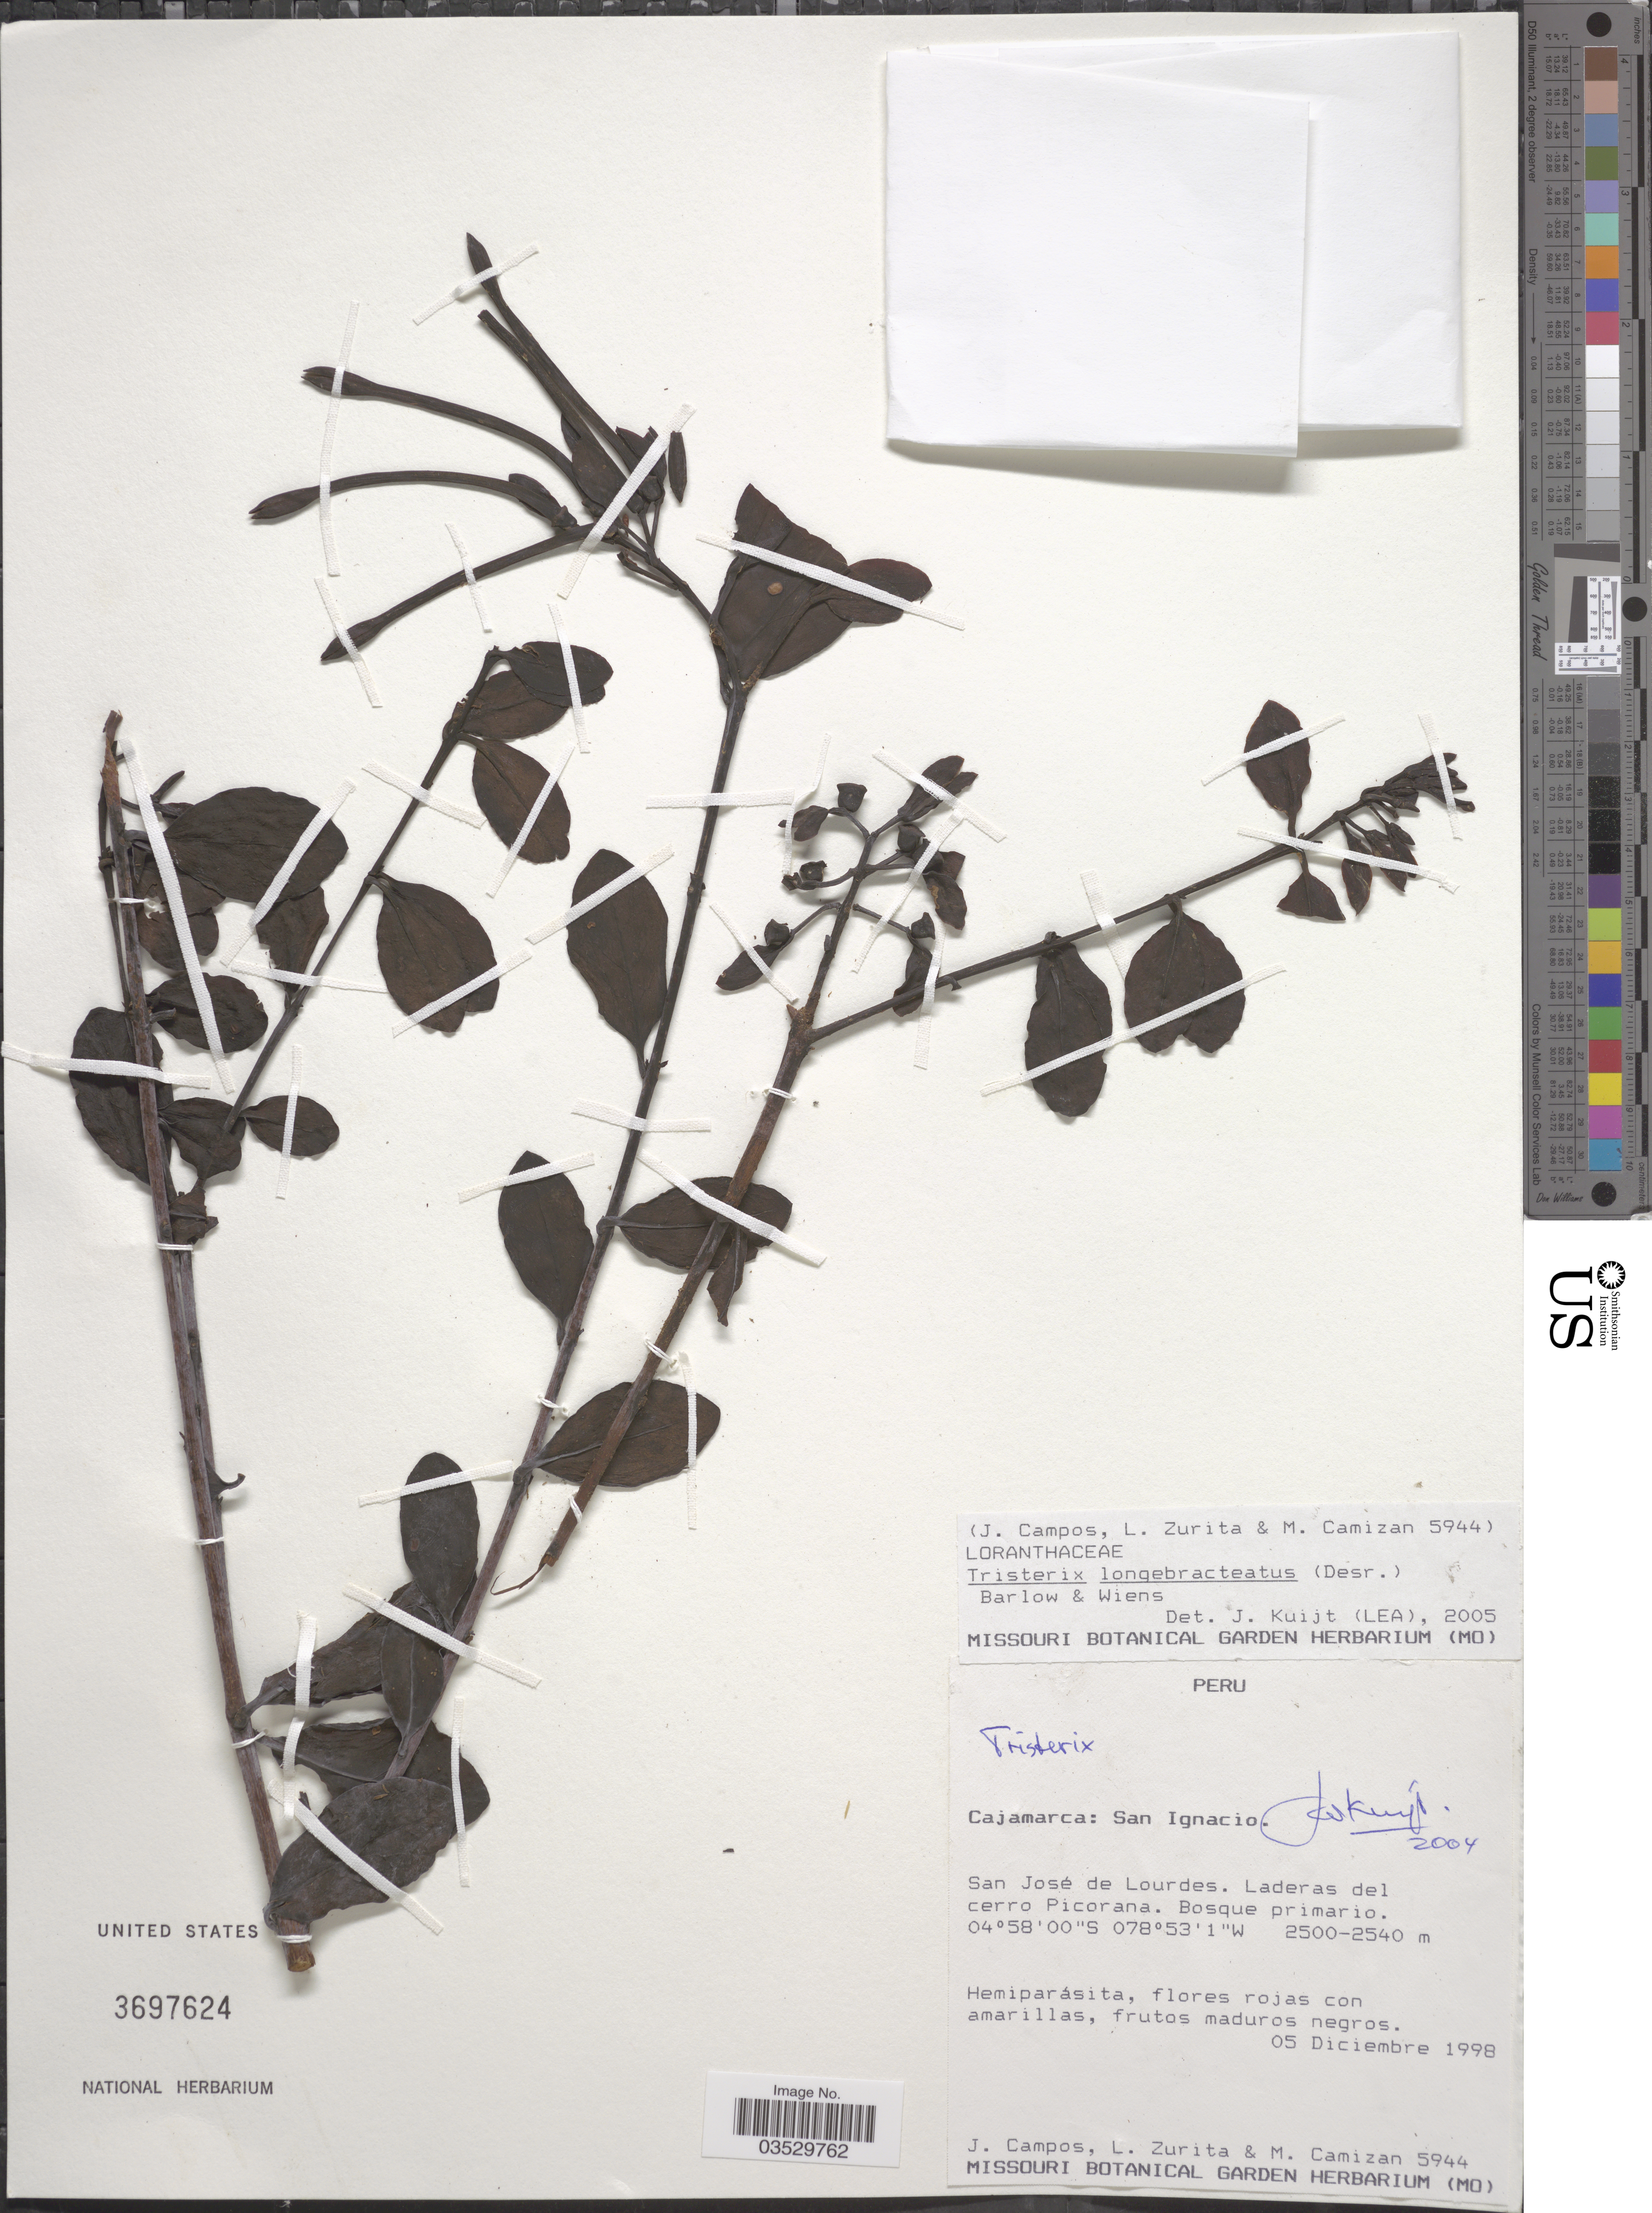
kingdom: Plantae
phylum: Tracheophyta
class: Magnoliopsida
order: Santalales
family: Loranthaceae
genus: Tristerix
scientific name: Tristerix longebracteatus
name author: (Desr.) Bart. & Wiens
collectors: J. Campos, L. Zurita & M. Camizan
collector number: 5944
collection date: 1998-12-05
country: Peru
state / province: Cajamarca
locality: San Ignacio. San José de Lourdes. Laderas del cerro Picorana.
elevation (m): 2500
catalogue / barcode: US 3697624